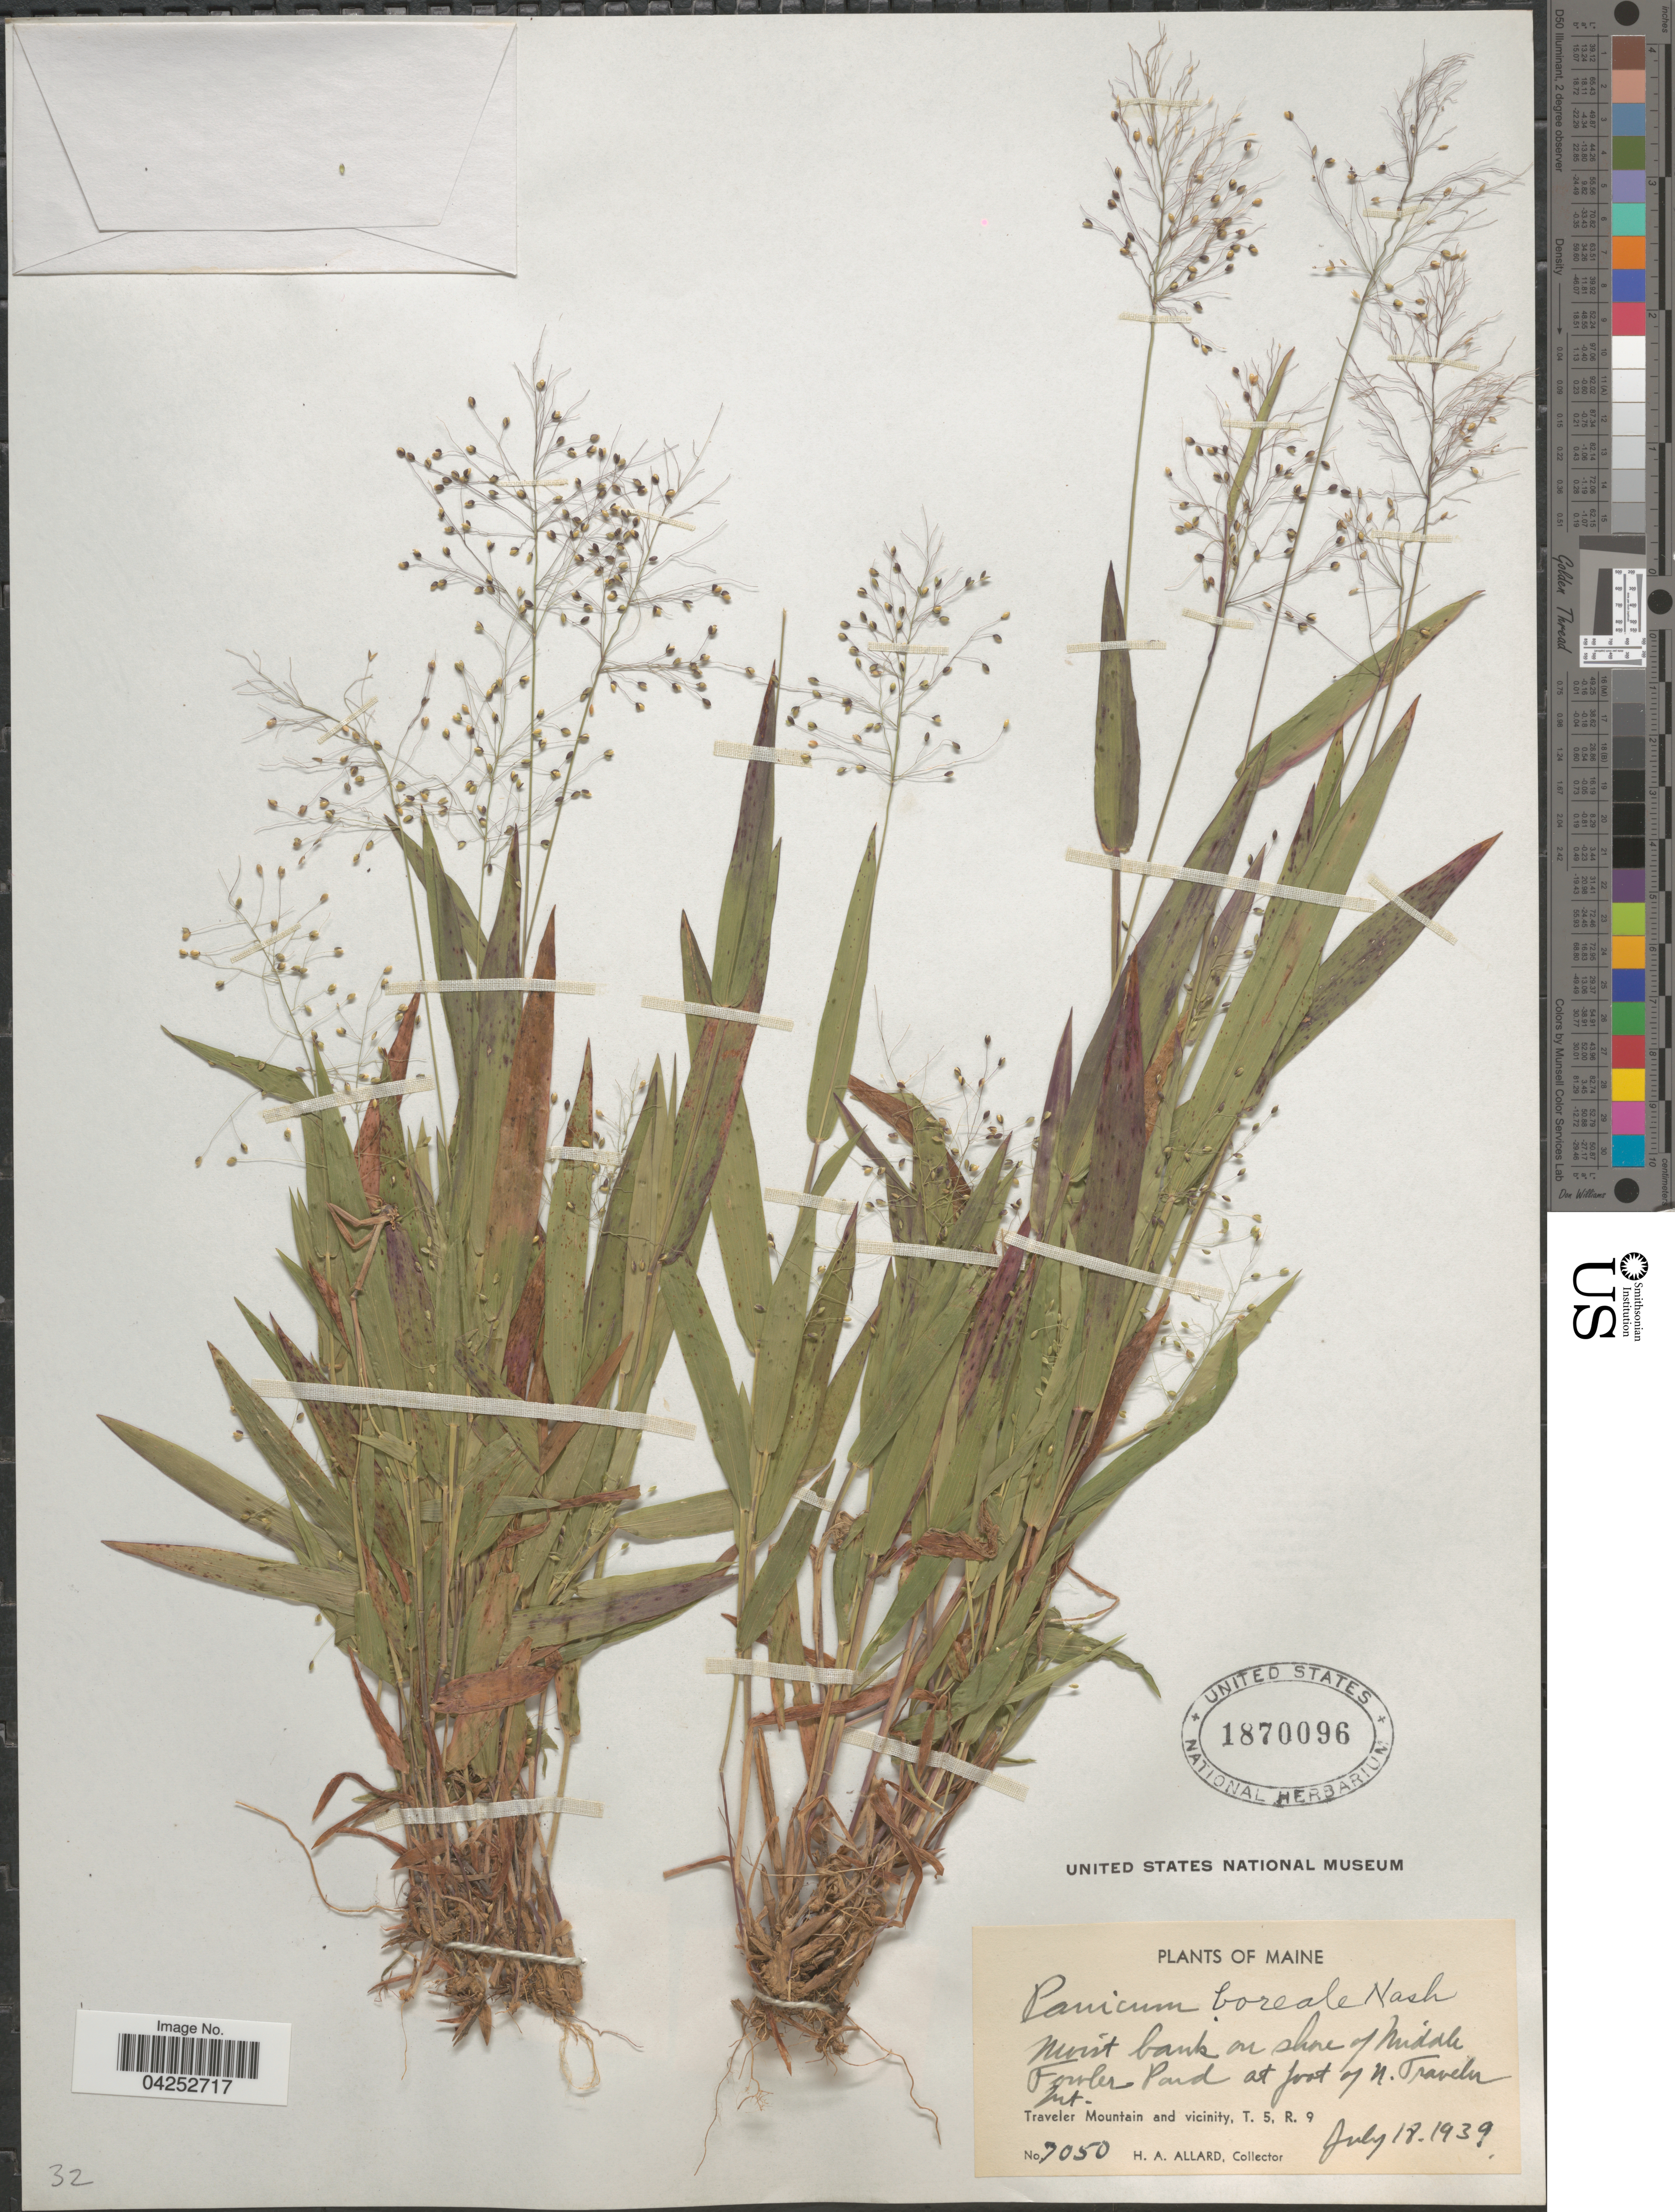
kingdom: Plantae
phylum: Tracheophyta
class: Liliopsida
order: Poales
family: Poaceae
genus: Dichanthelium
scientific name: Dichanthelium boreale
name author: (Nash) Freckmann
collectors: H. A. Allard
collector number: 7050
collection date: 1939-07-18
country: United States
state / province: Maine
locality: Moist bank on shore of Middle Fowler Pond at foot of N. Traveler Mt. Traveler Mountain and vicinity, T. 5, R. 9.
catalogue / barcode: US 1870096